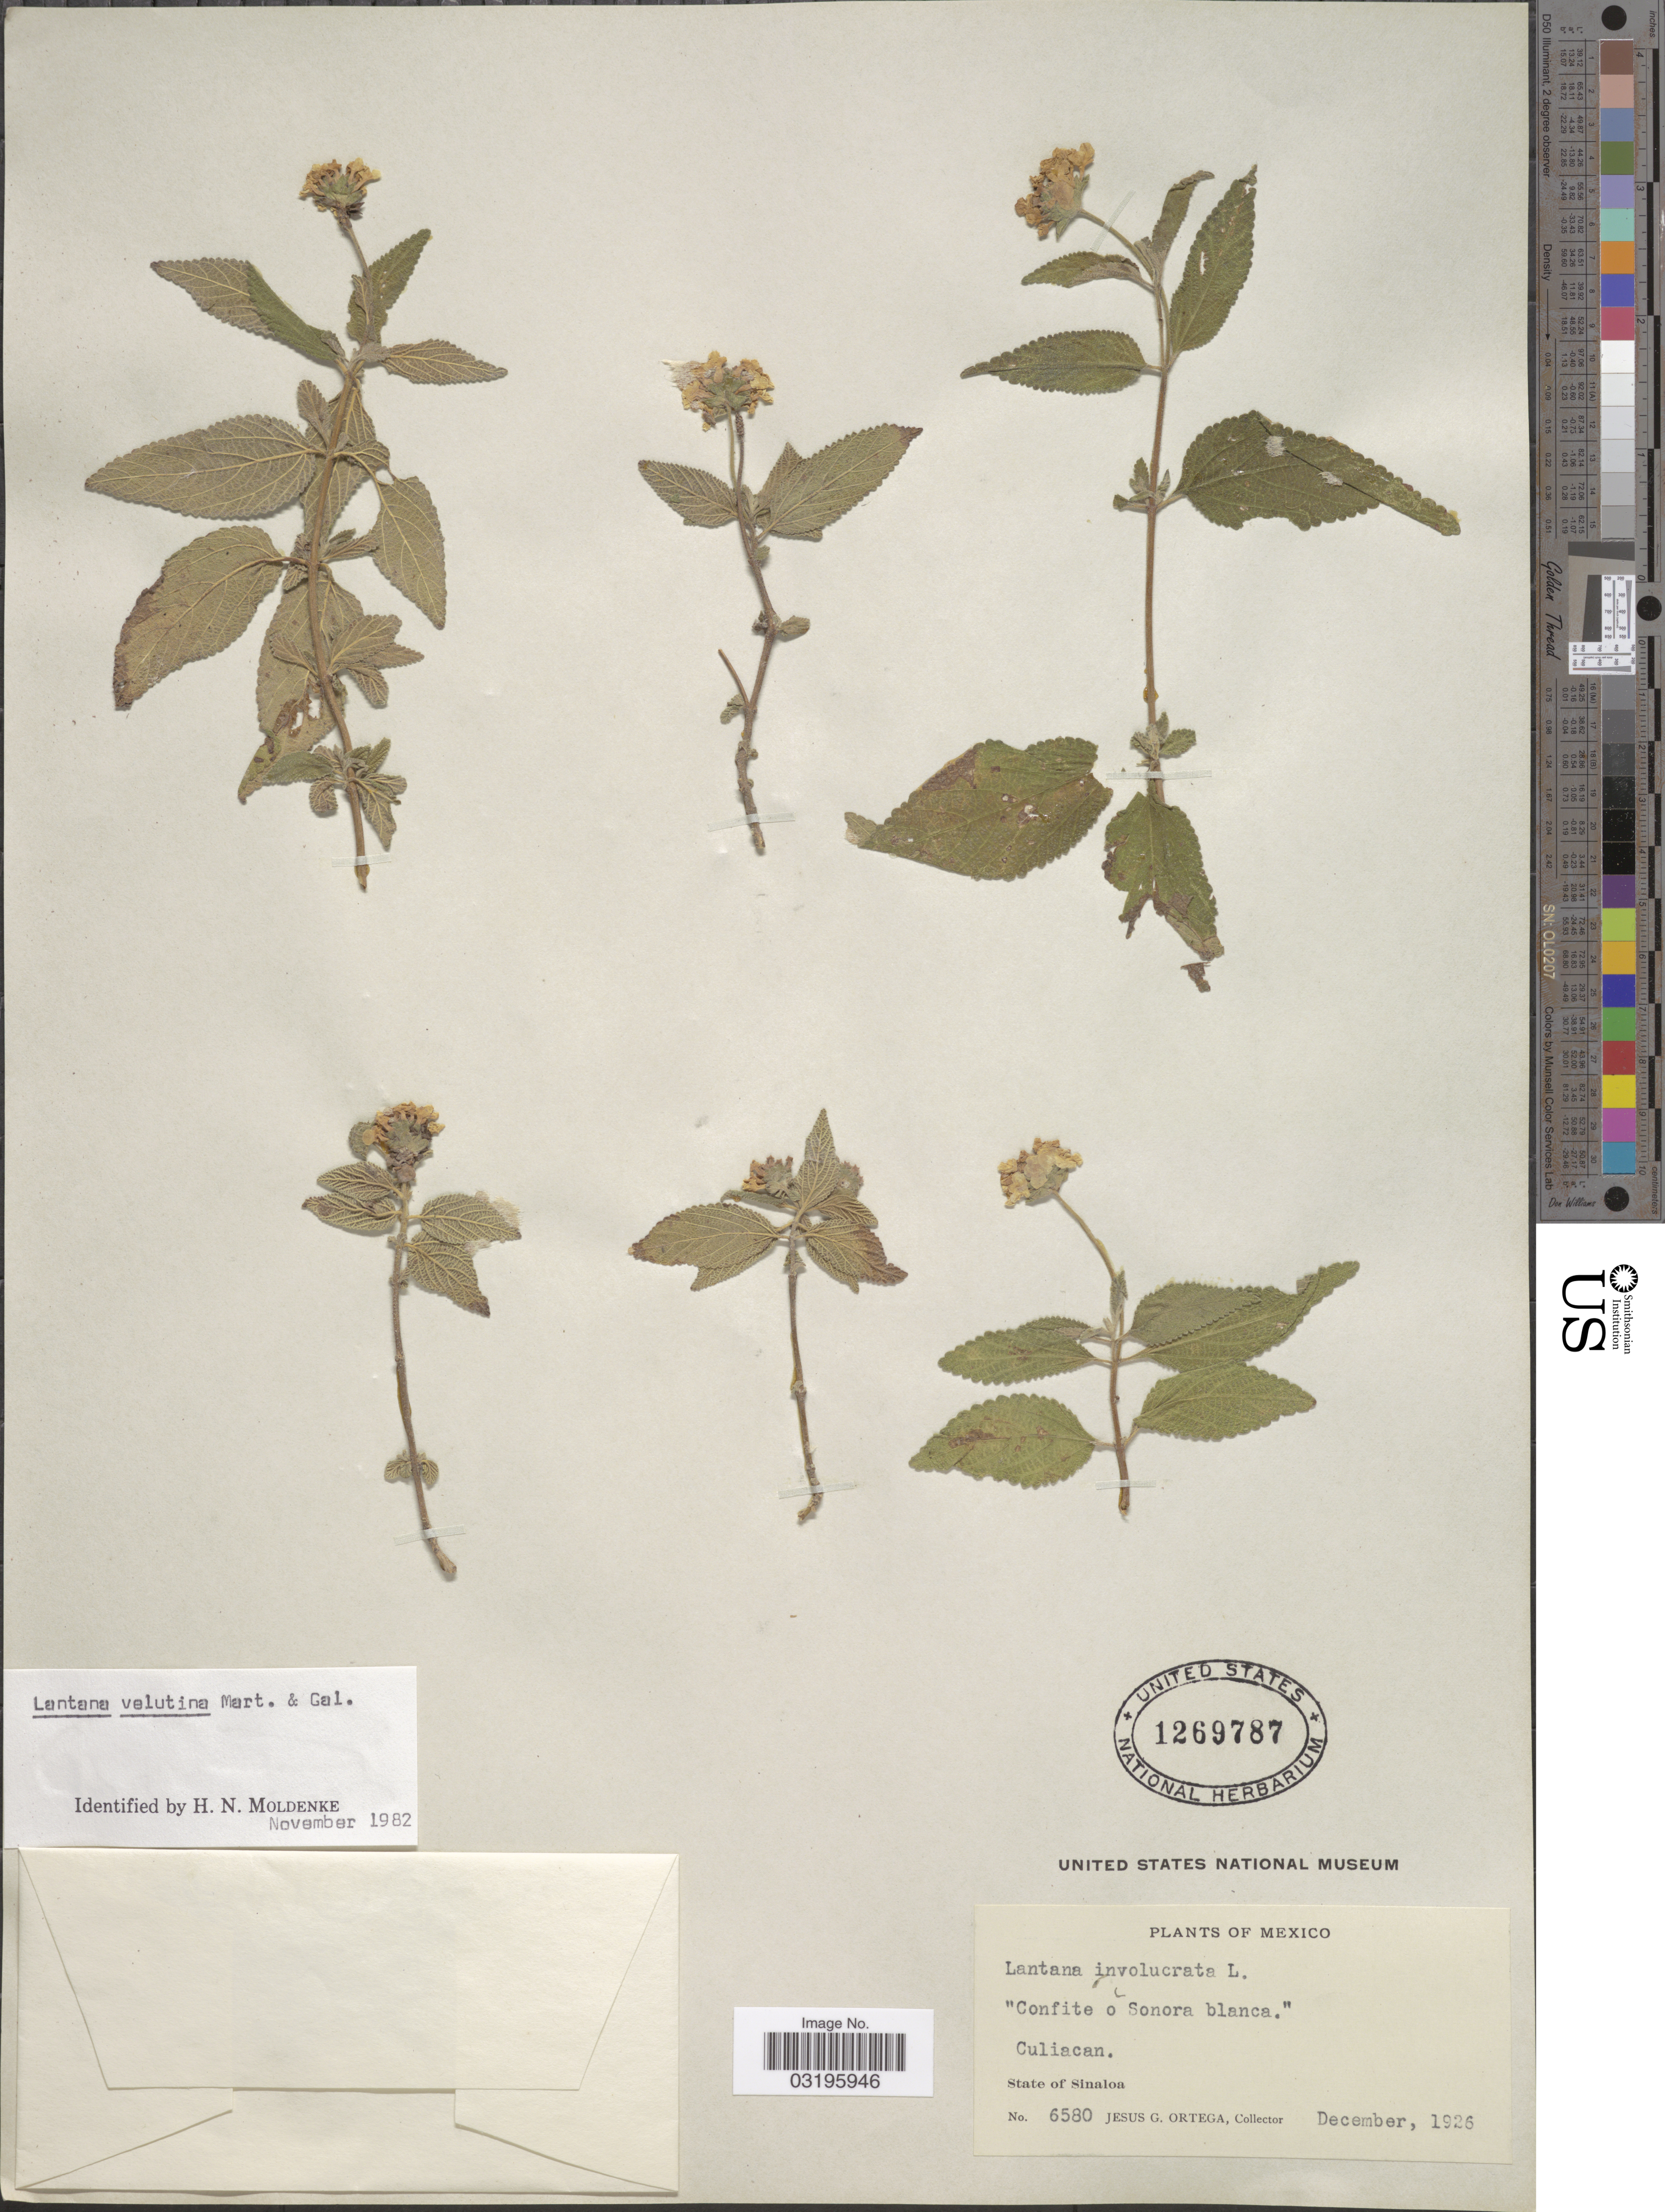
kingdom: Plantae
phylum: Tracheophyta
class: Magnoliopsida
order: Lamiales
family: Verbenaceae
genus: Lantana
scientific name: Lantana velutina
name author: M. Martens & Galeotti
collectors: J. Ortega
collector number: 6580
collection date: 1926-12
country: Mexico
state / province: Sinaloa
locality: Culiacan.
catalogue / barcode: US 1269787